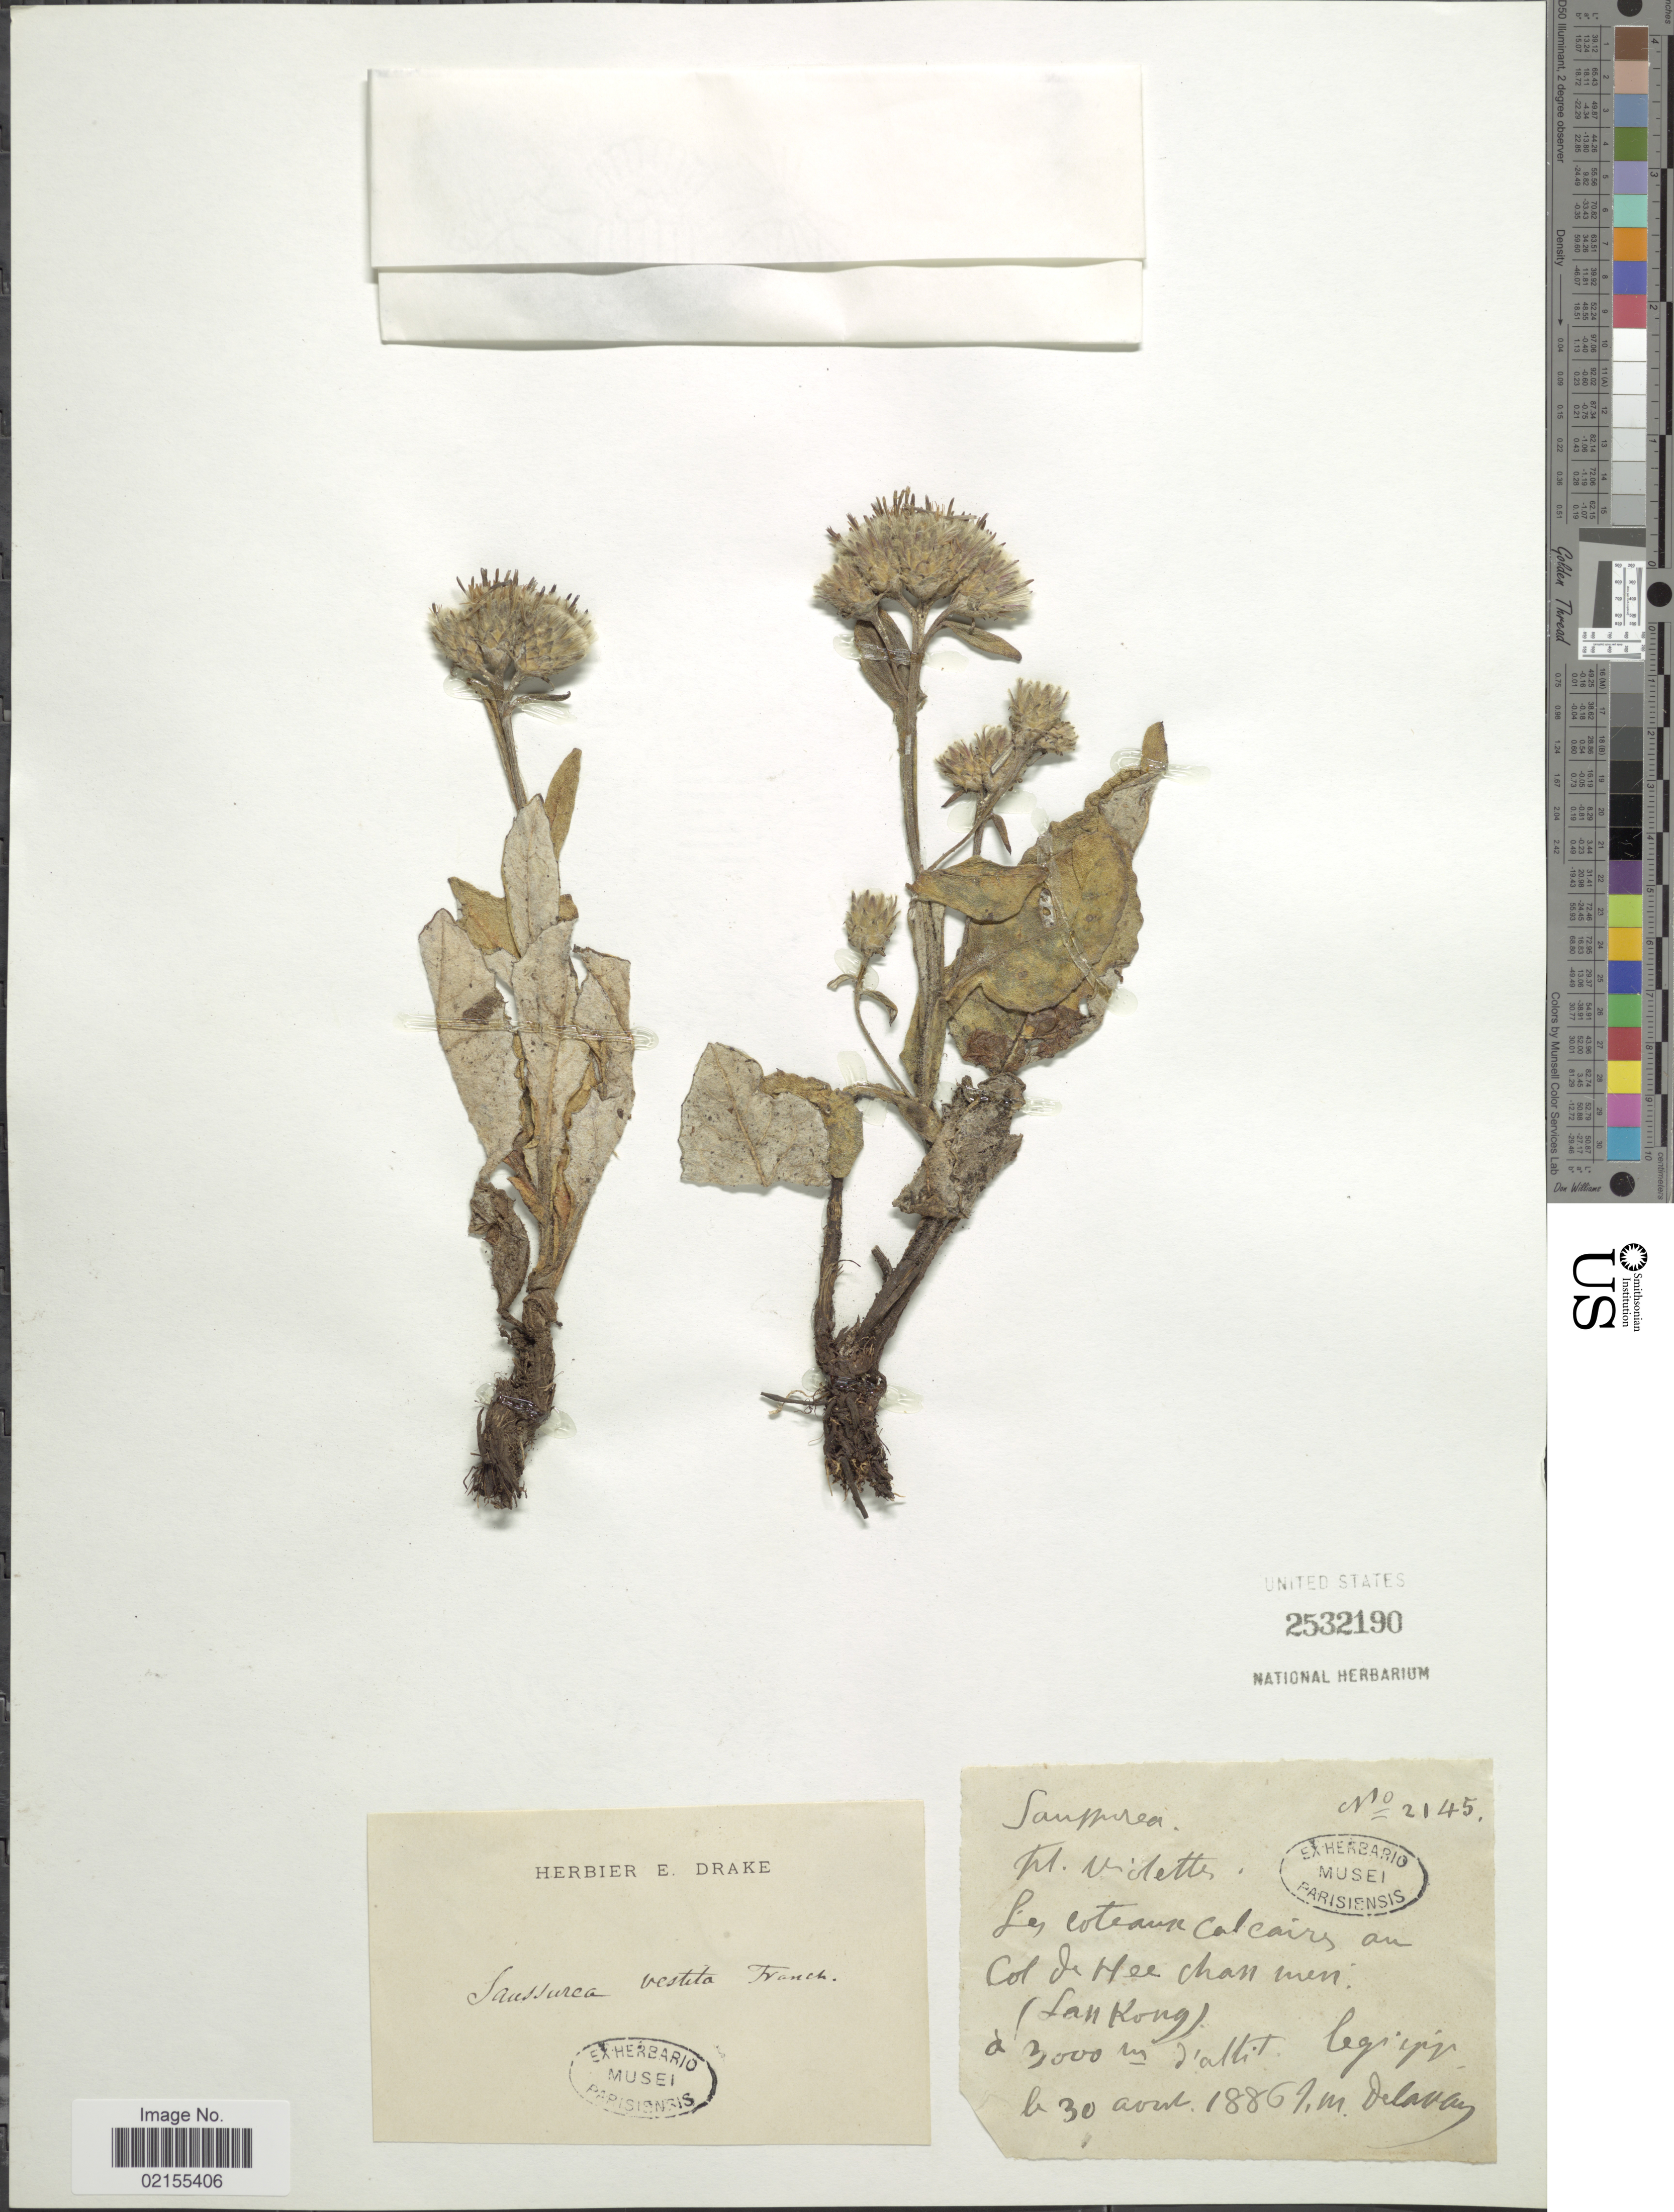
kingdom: Plantae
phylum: Tracheophyta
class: Magnoliopsida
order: Asterales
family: Asteraceae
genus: Saussurea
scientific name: Saussurea vestita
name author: Franch.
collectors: J. Delavay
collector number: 2145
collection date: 1886-08-30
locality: Hee Chan Men (Lan Kong) [interpreted]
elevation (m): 3000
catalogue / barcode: US 2532190